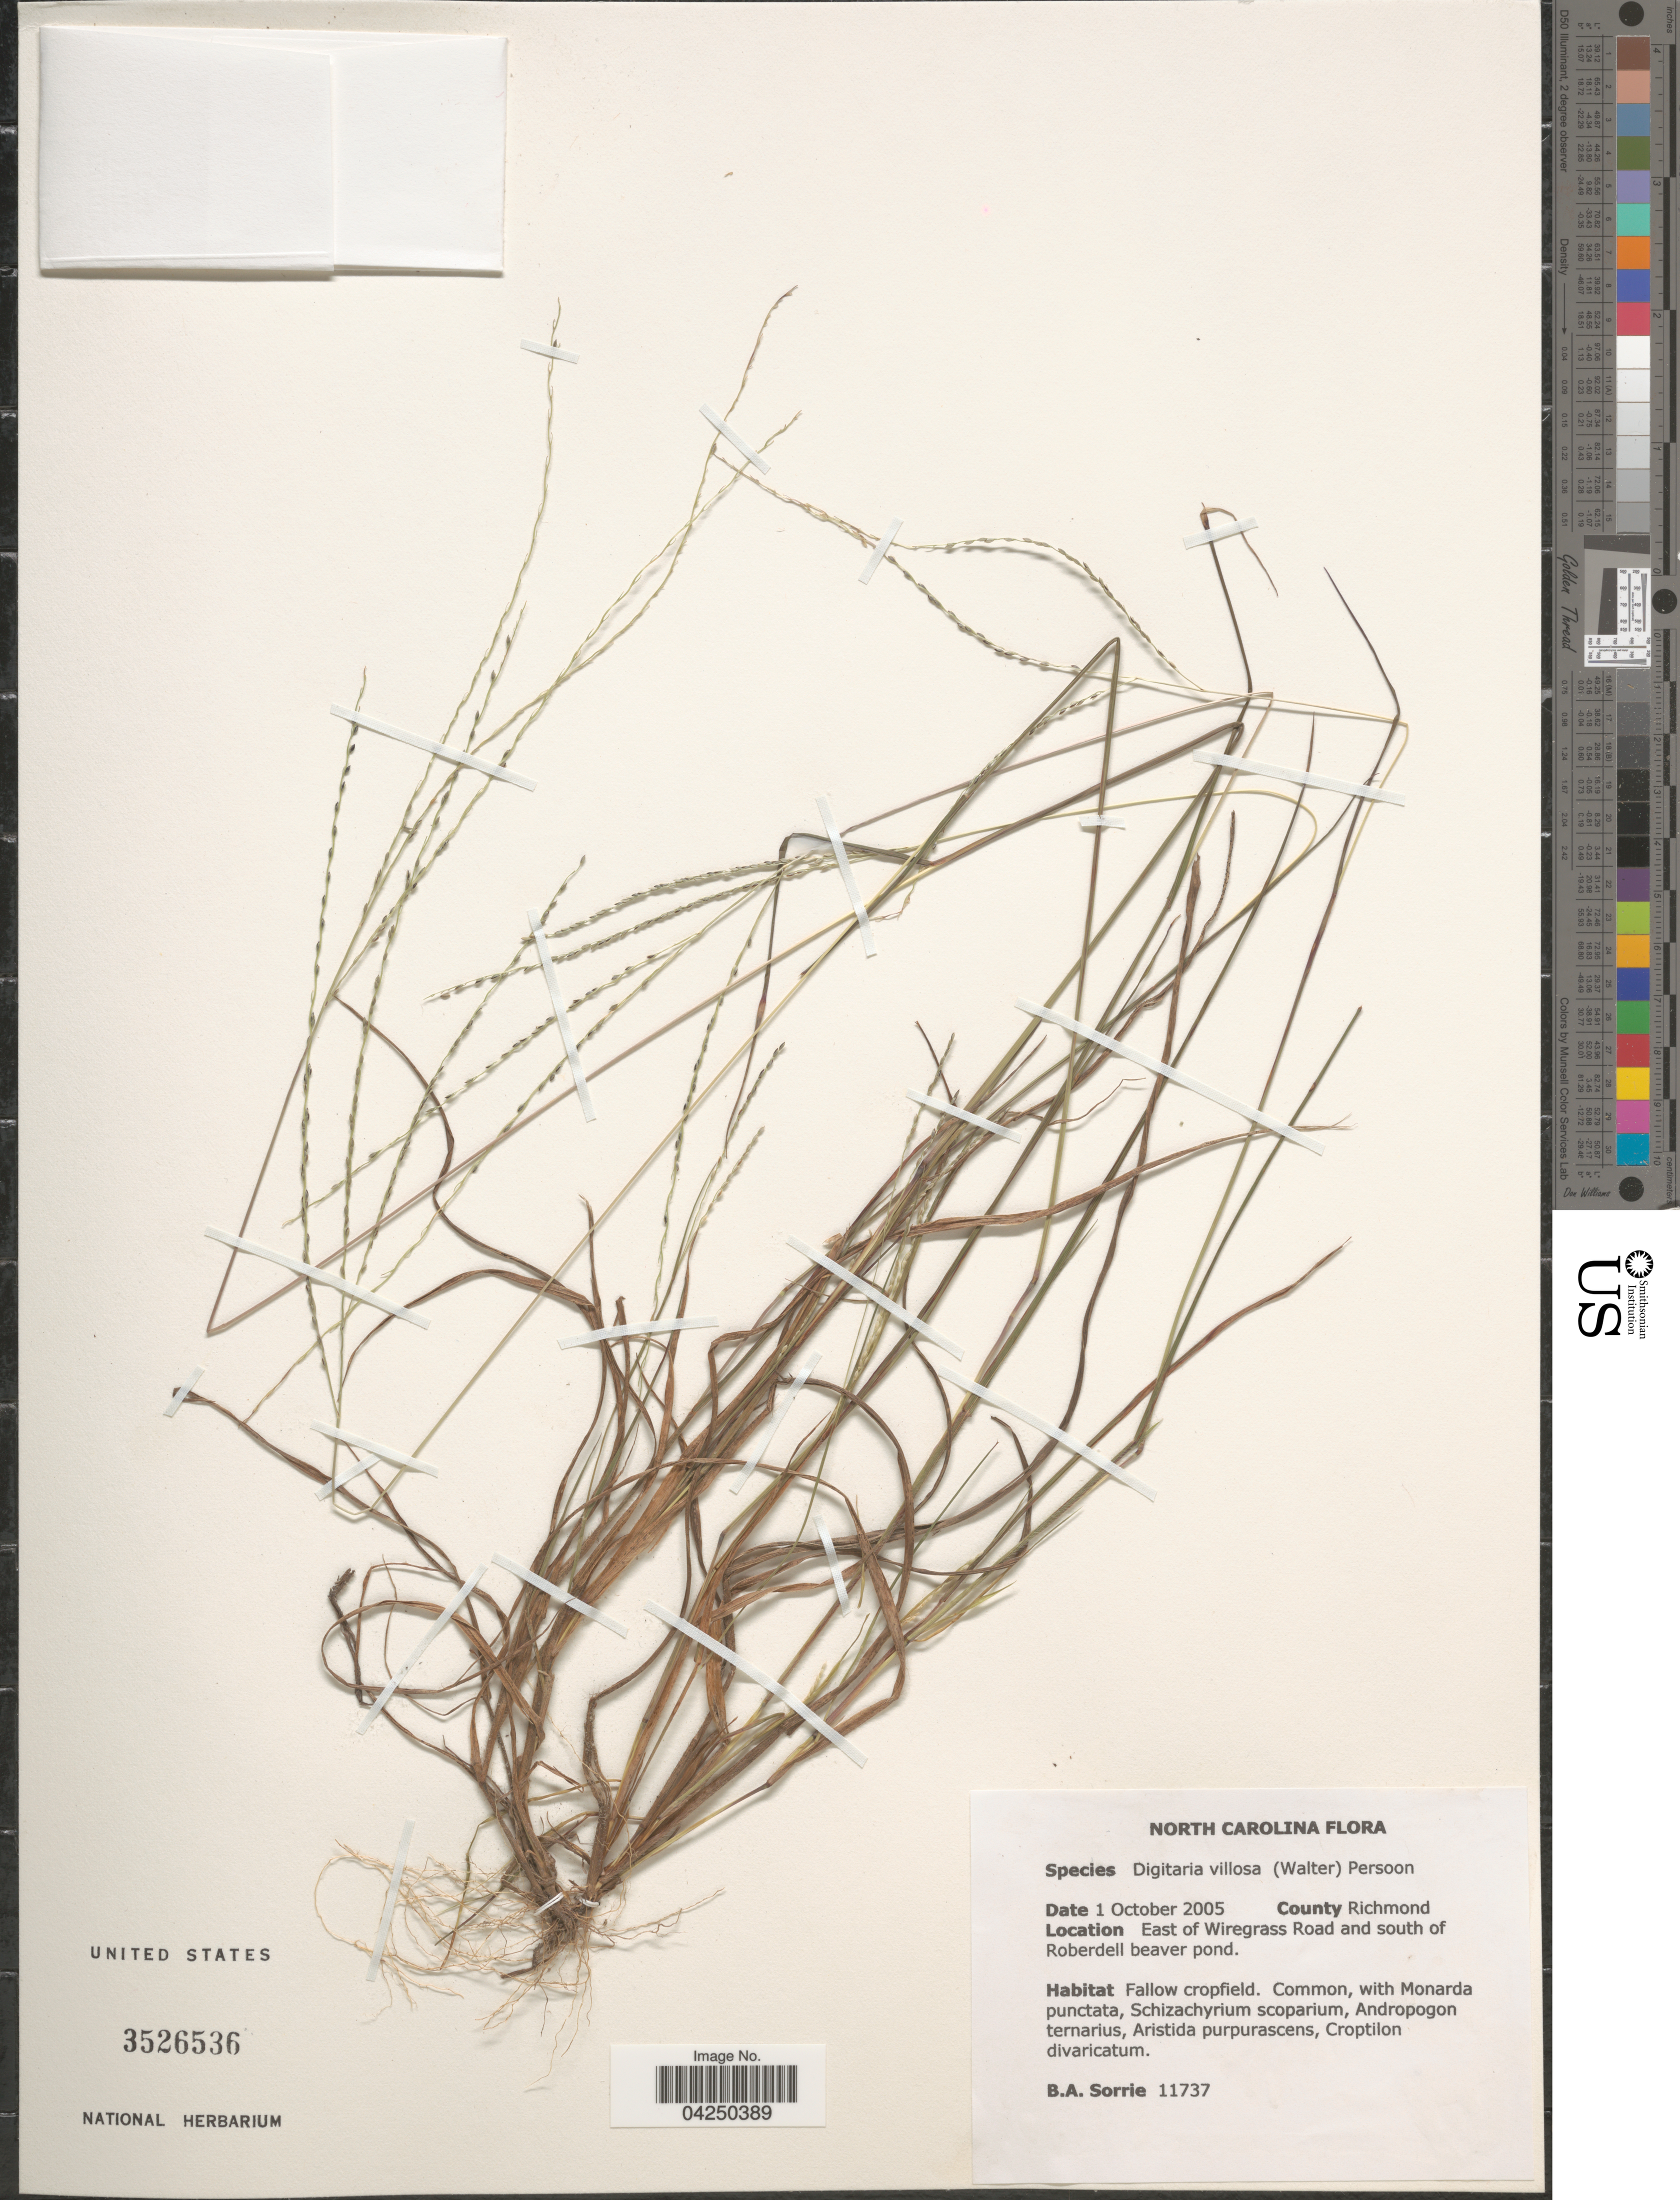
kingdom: Plantae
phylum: Tracheophyta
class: Liliopsida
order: Poales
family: Poaceae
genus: Digitaria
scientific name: Digitaria villosa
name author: (Walter) Pers.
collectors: B. Sorrie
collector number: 11737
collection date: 2005-10-01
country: United States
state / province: North Carolina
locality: County Richmond. East of Wiregrass Road and south of Roberdell beaver pond.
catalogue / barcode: US 3526536